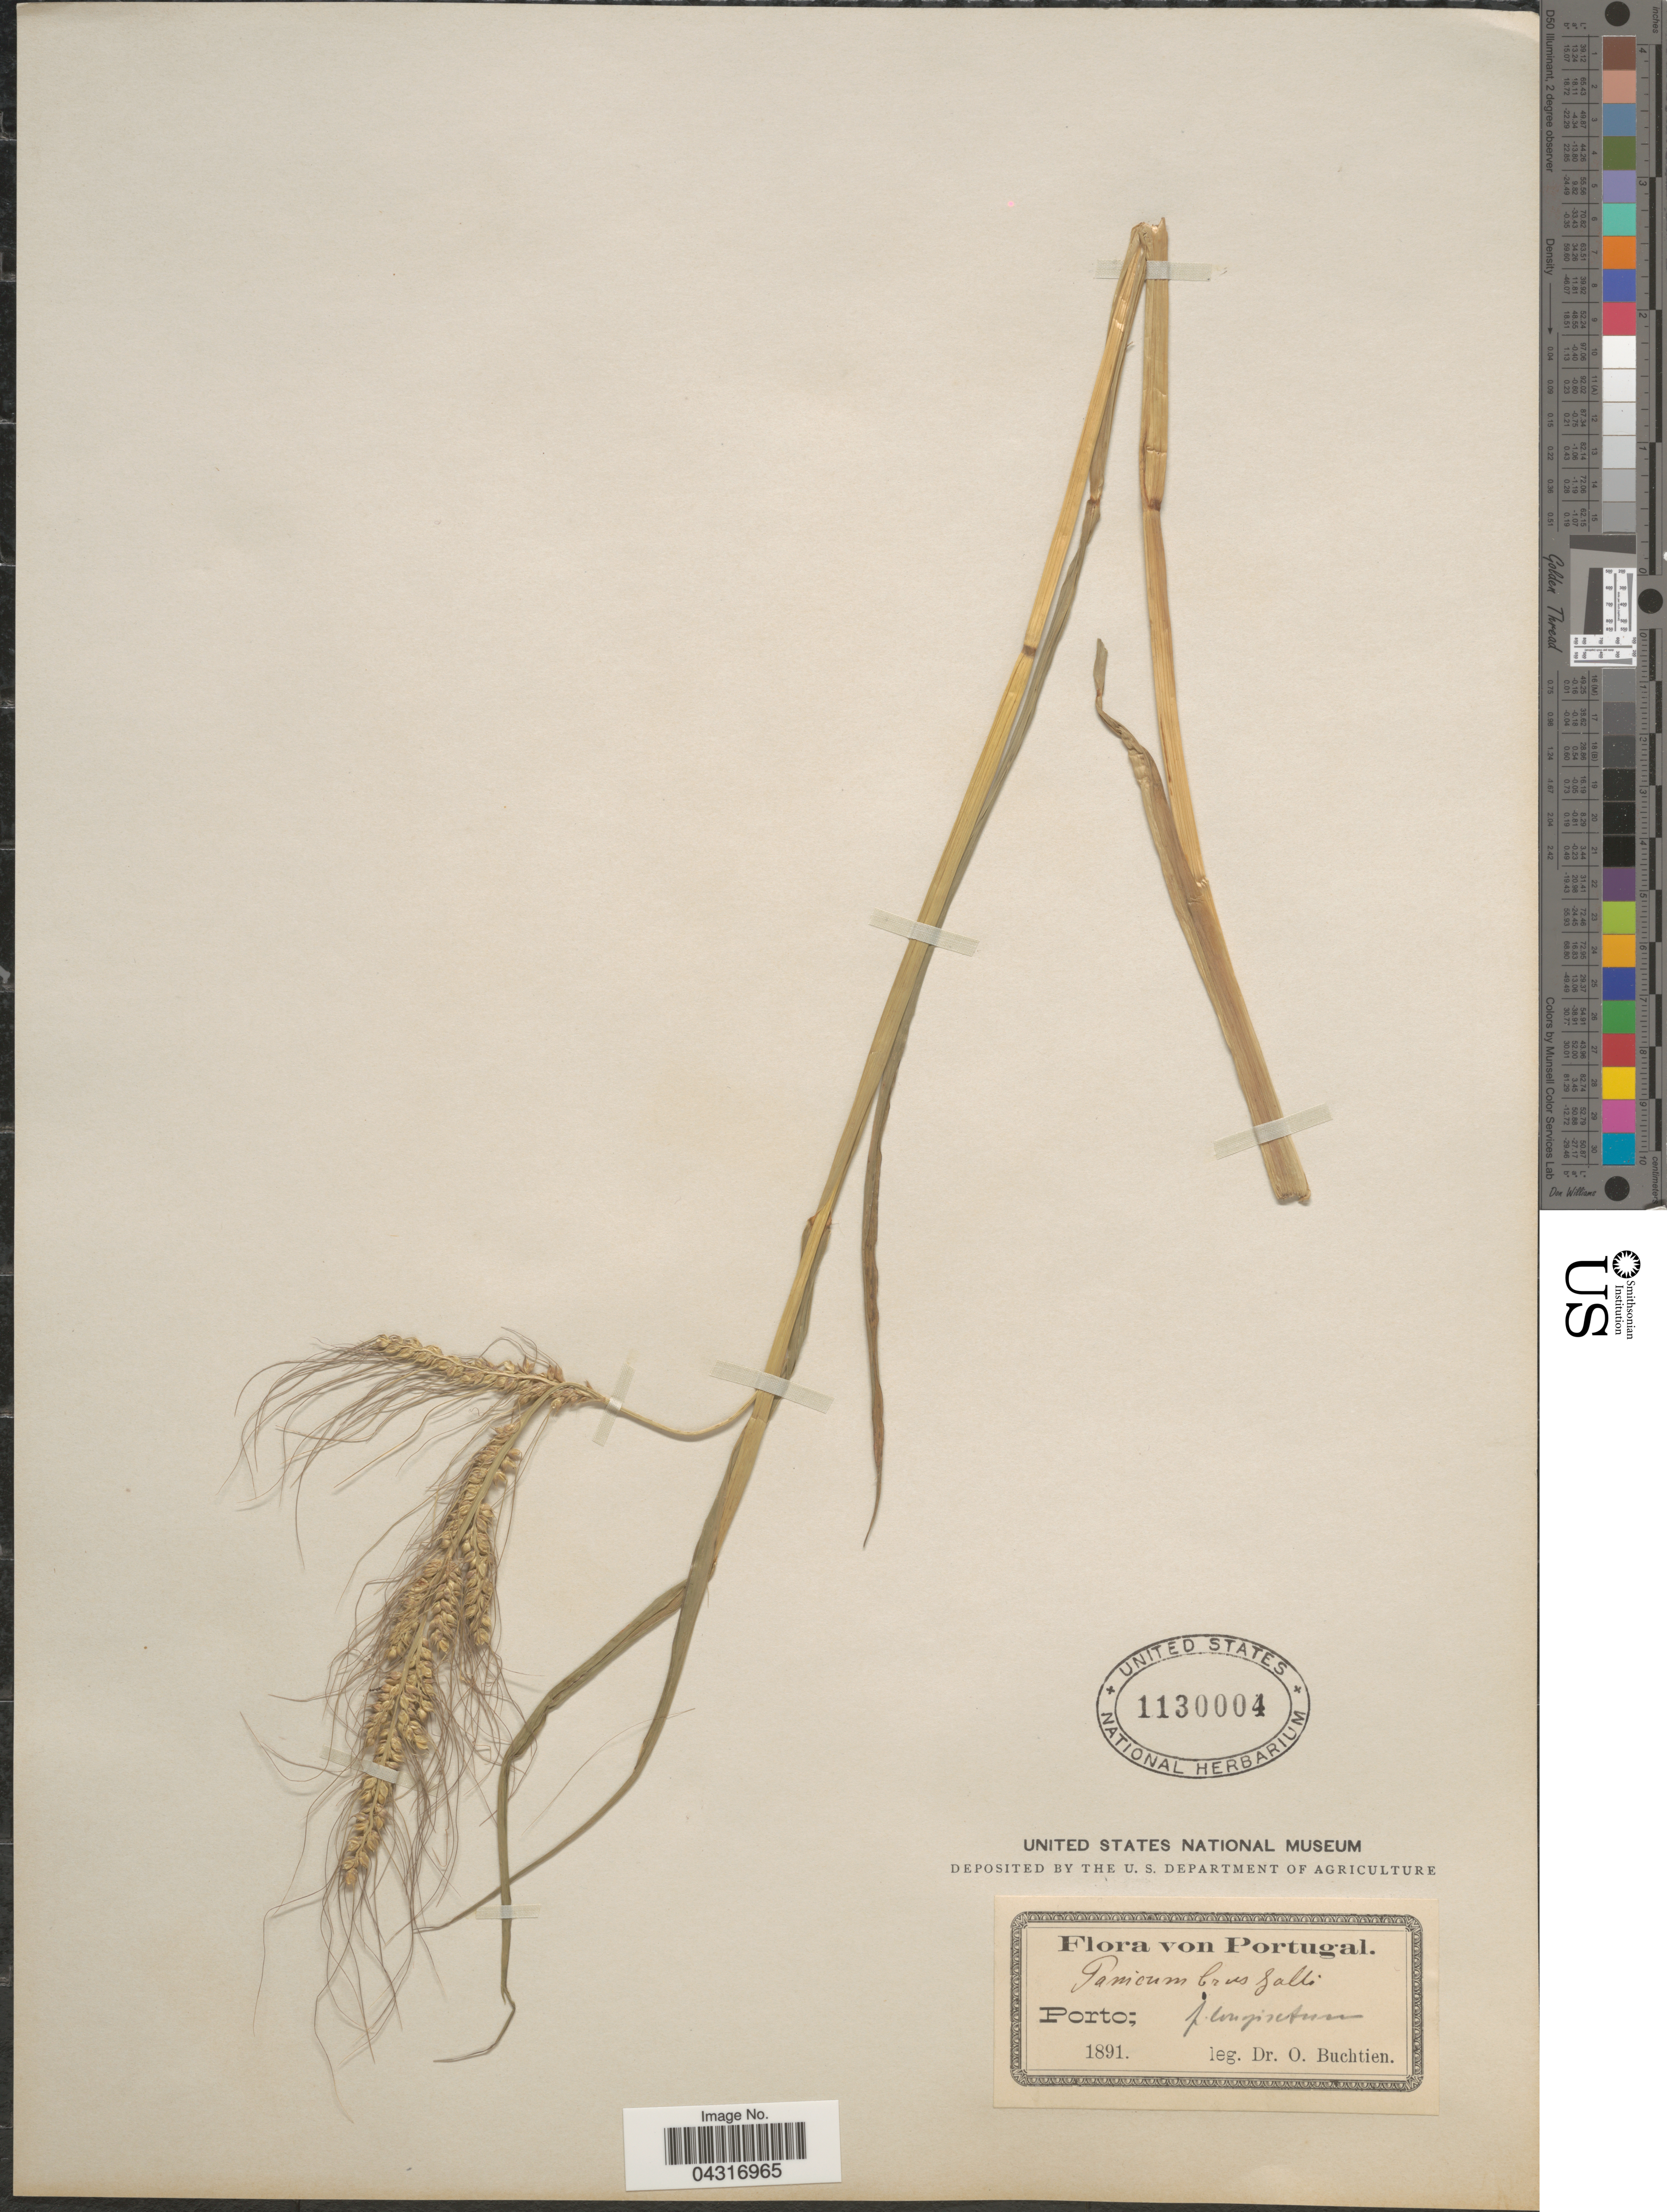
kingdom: Plantae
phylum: Tracheophyta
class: Liliopsida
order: Poales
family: Poaceae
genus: Echinochloa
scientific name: Echinochloa crus-galli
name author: (L.) P. Beauv.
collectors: O. Buchtien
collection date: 1891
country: Portugal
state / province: Porto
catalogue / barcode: US 1130004